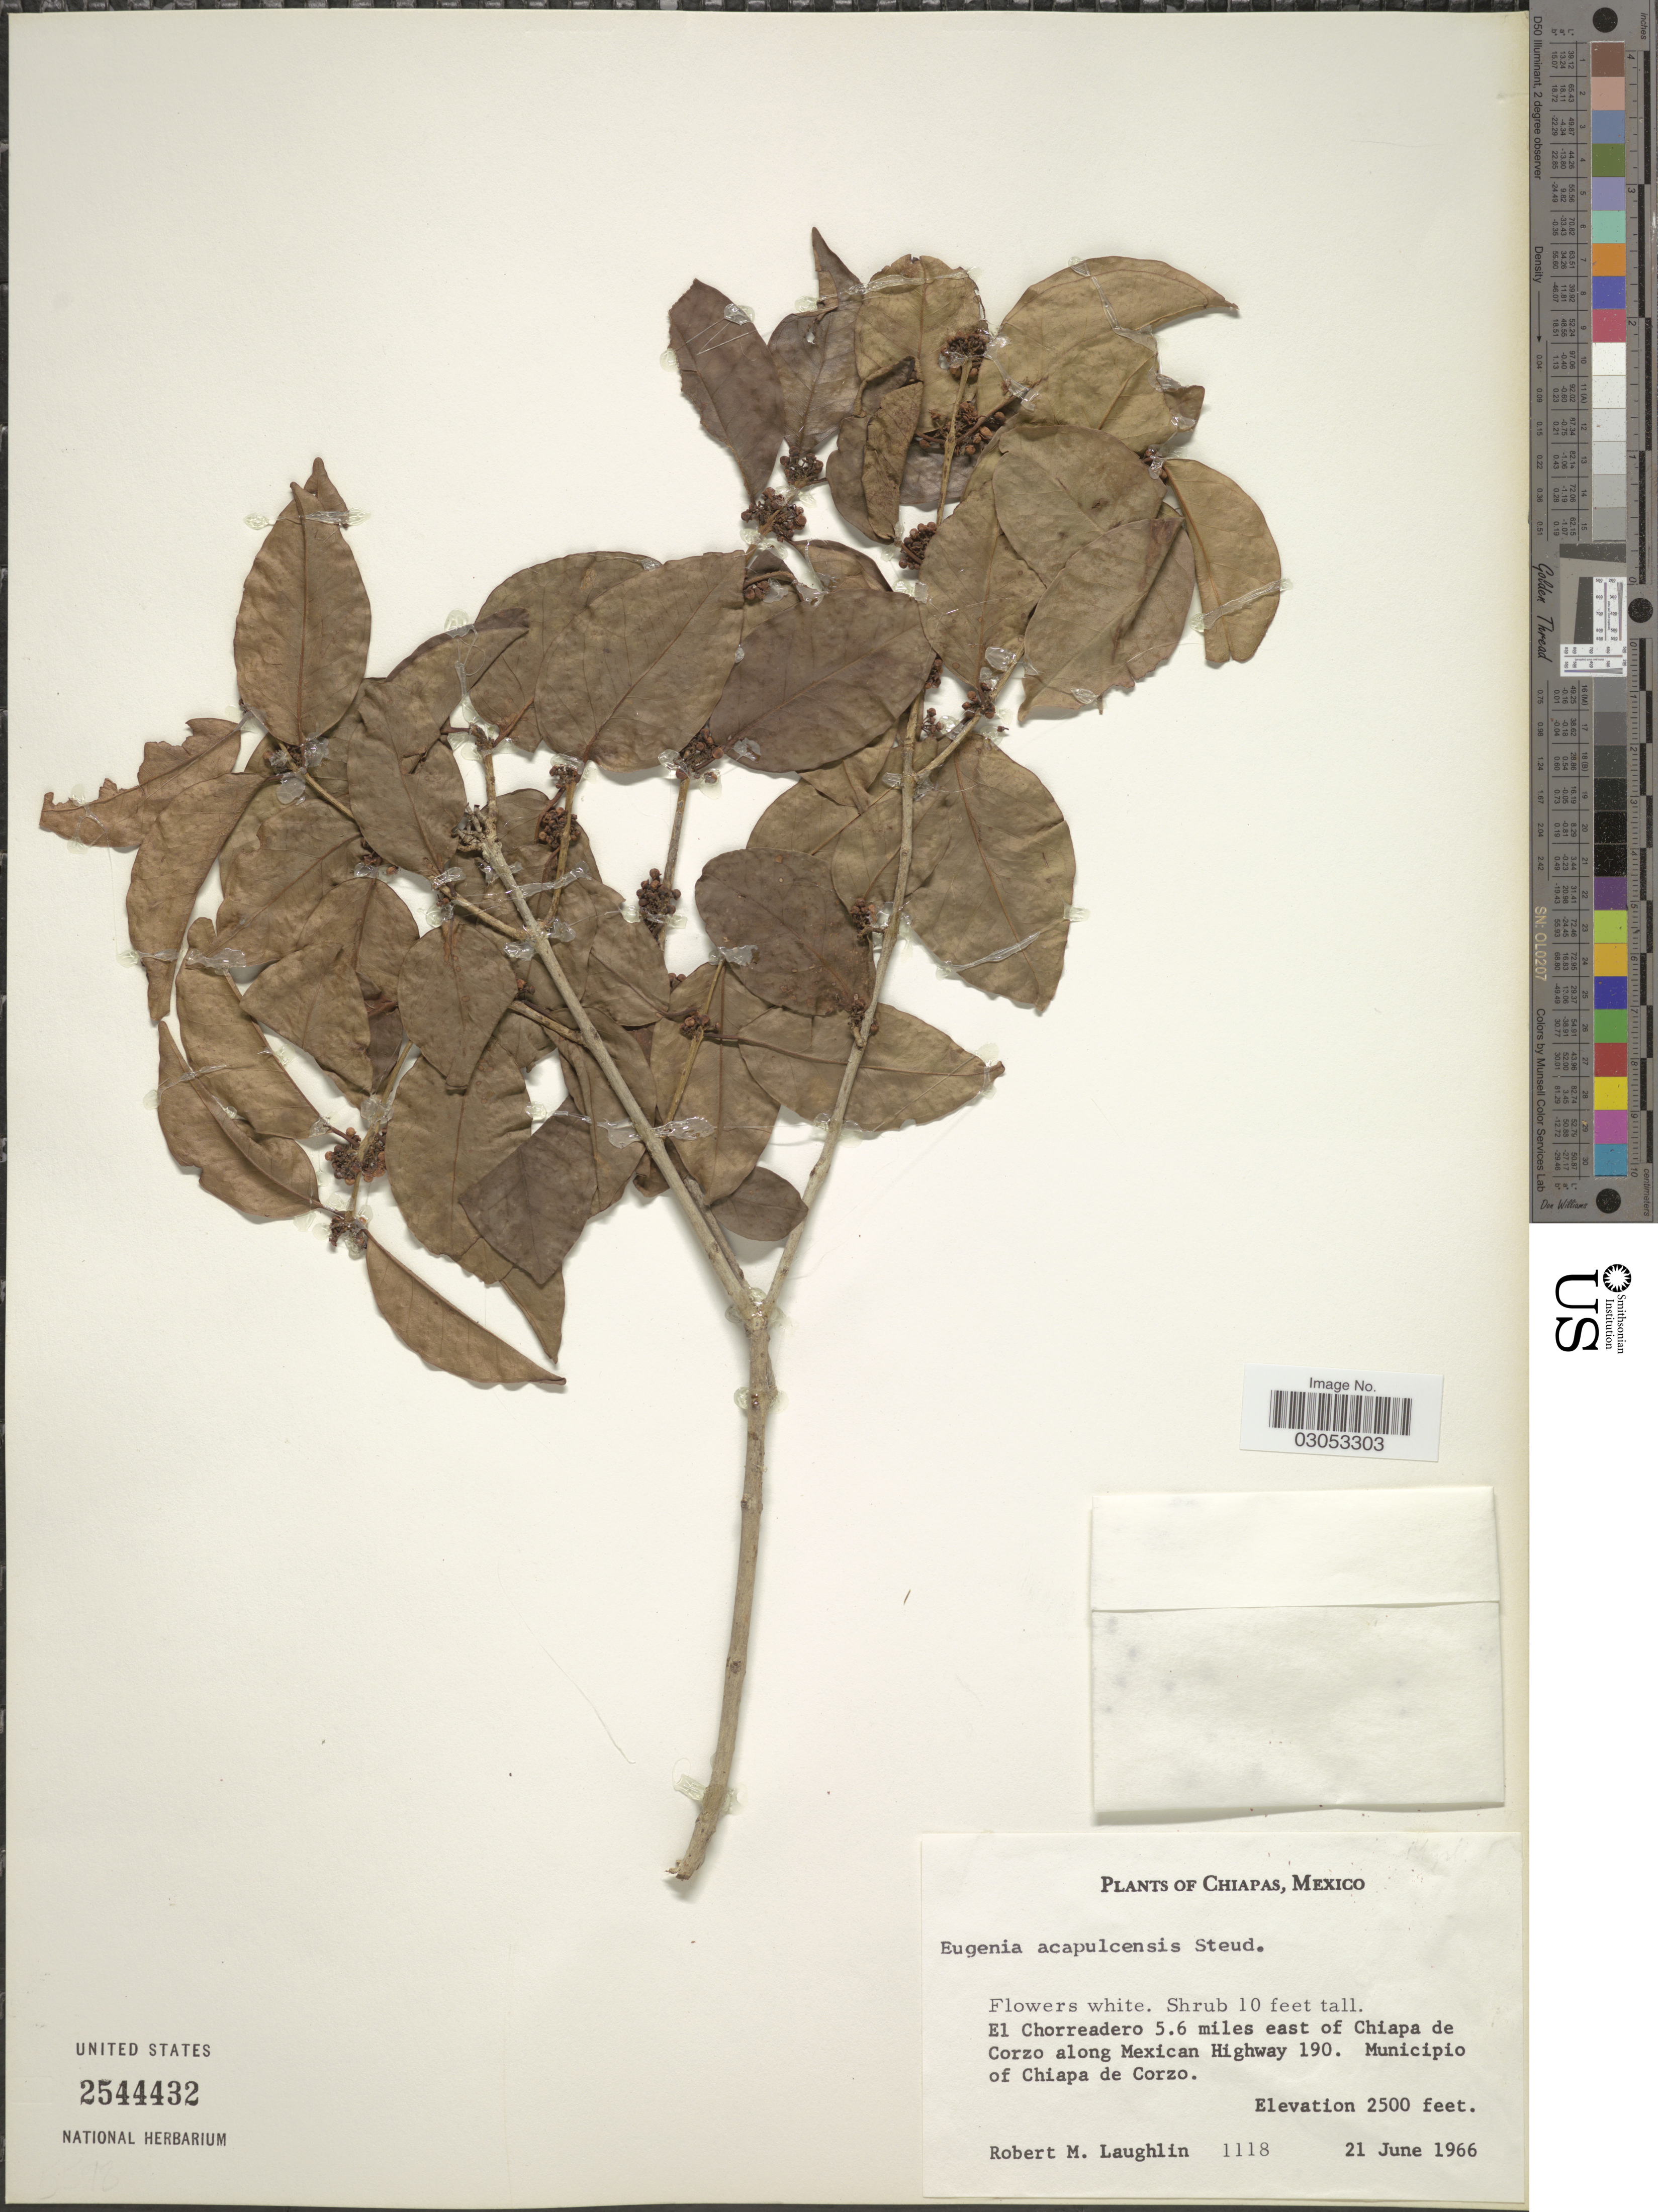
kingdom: Plantae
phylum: Tracheophyta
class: Magnoliopsida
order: Myrtales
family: Myrtaceae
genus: Eugenia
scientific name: Eugenia acapulcensis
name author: Steud.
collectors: R. M. Laughlin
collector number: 1118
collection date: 1966-06-21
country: Mexico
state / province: Chiapas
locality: El Chorreadero 5.6 miles east of Chiapa de Corzo along Mexican Highway 190, Municipio of Chiapa de Corzo.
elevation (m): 762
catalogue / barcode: US 2544432